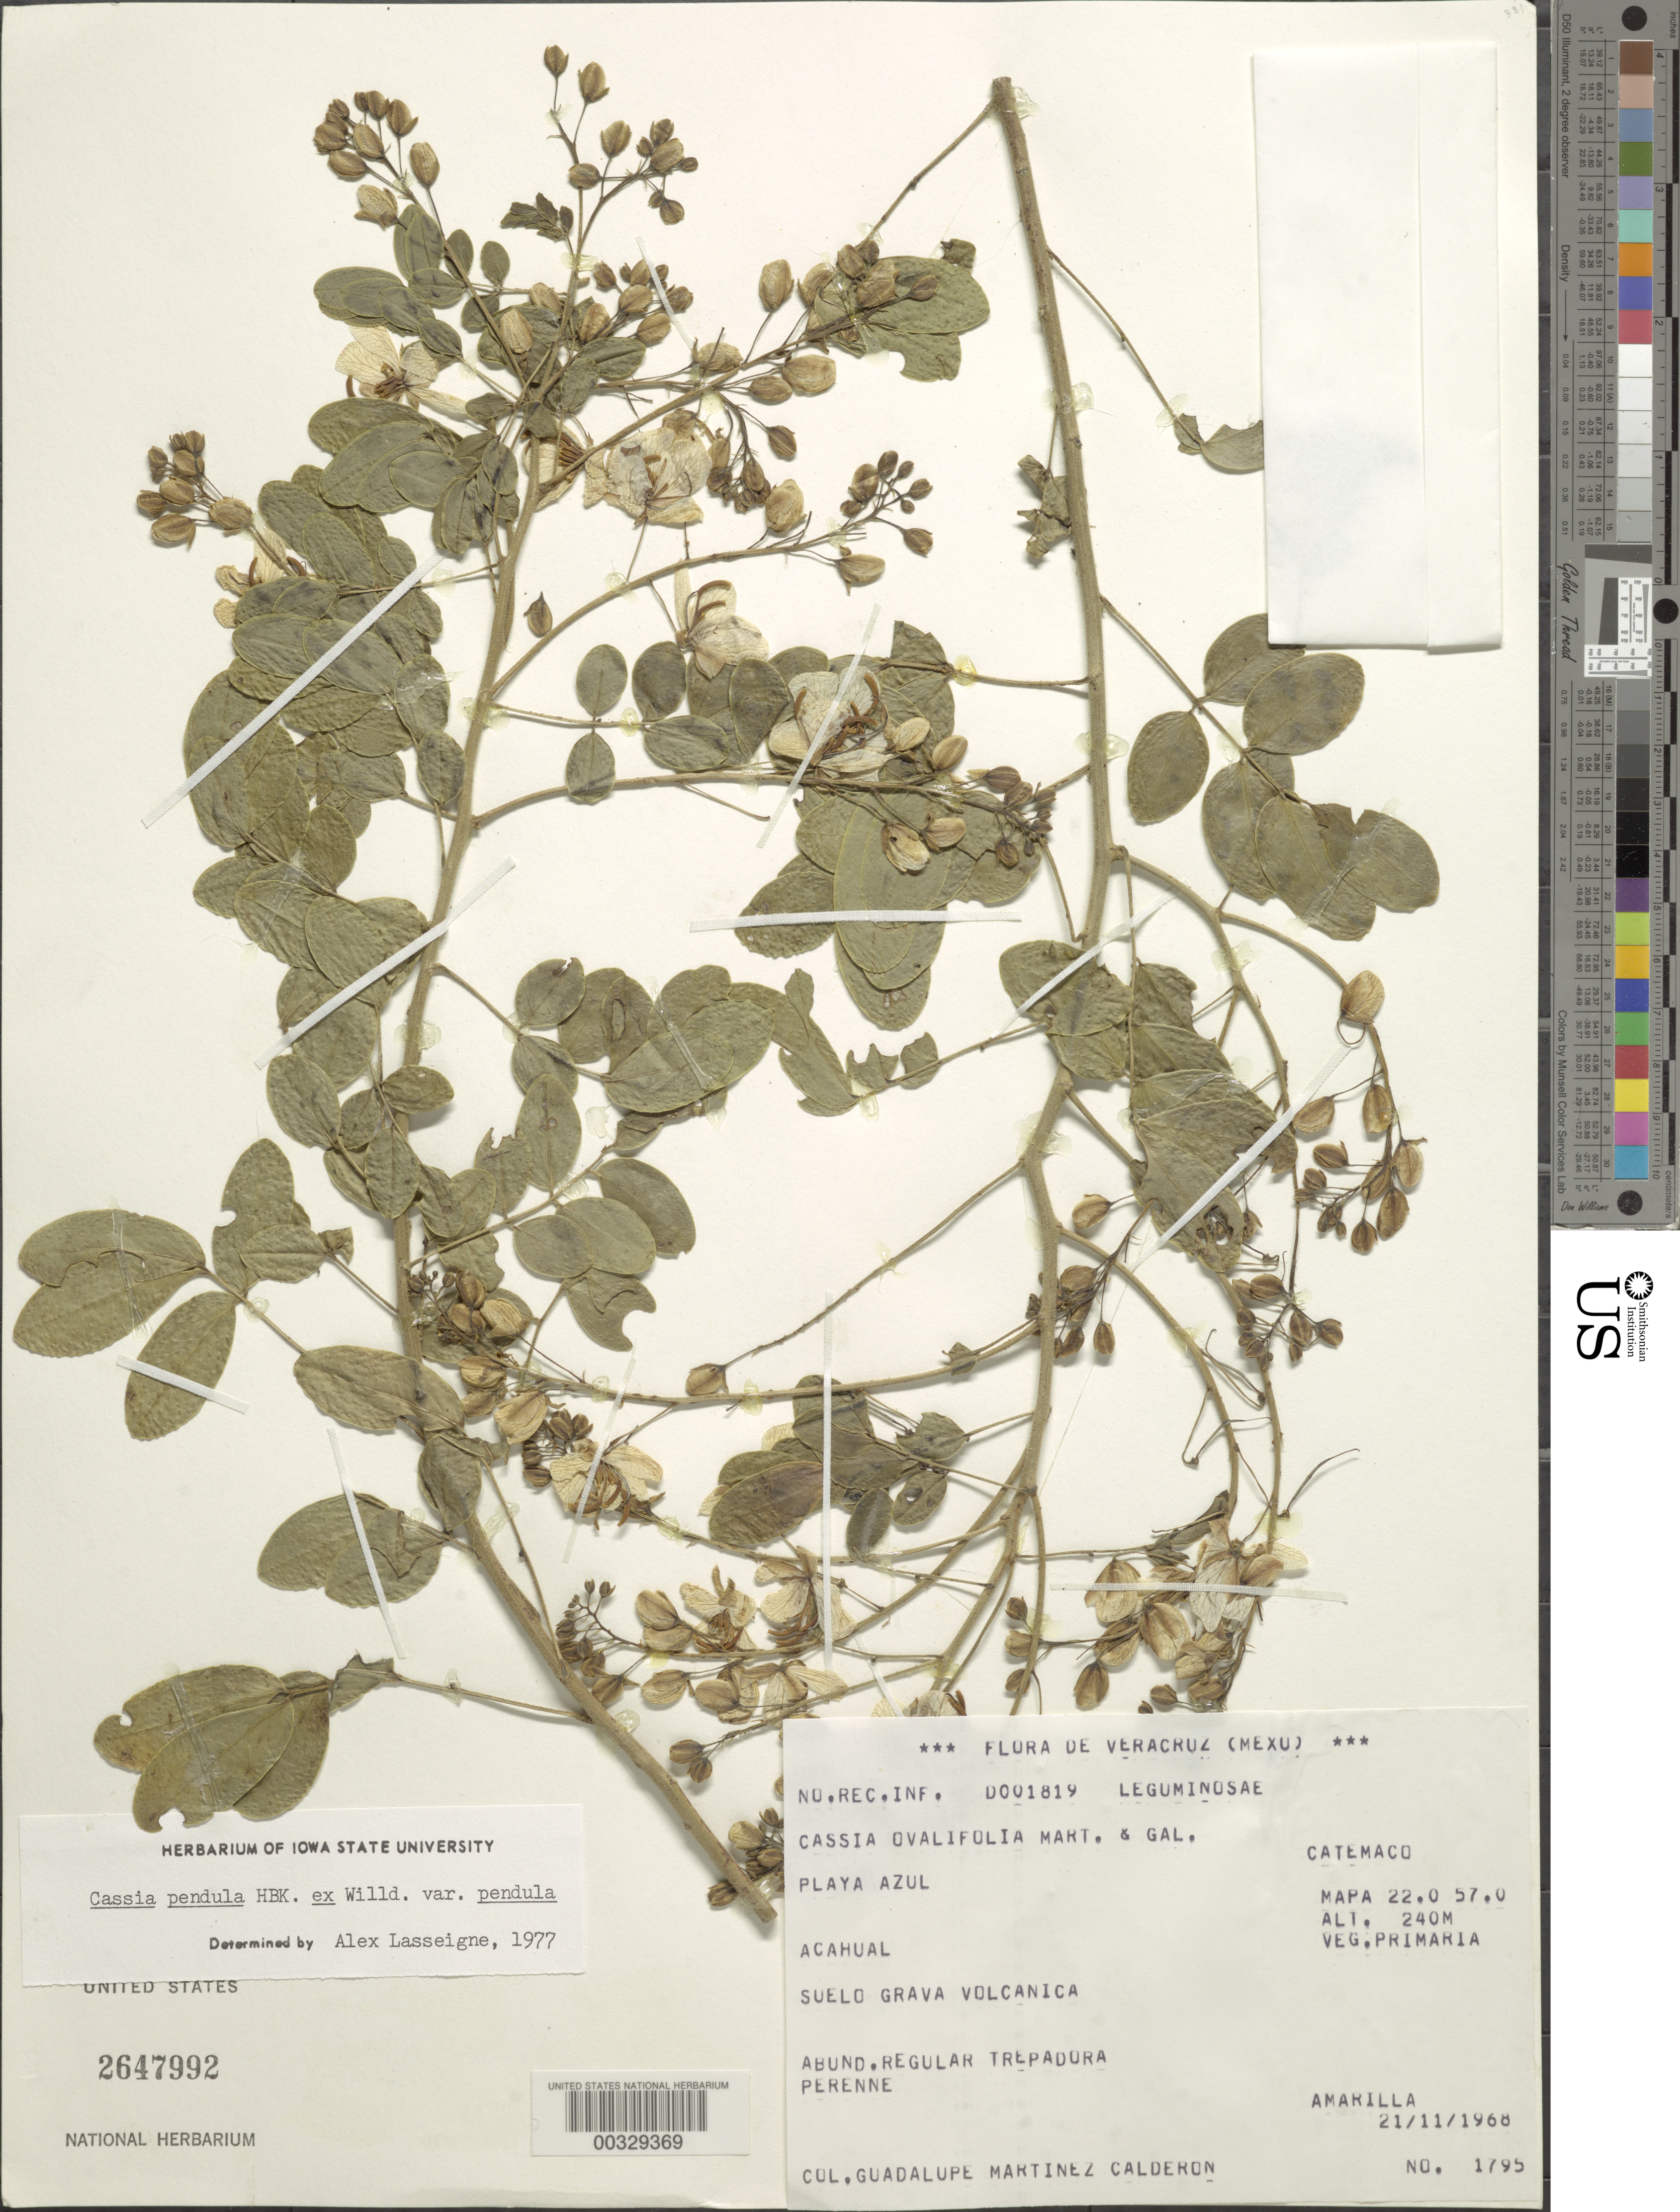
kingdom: Plantae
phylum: Tracheophyta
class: Magnoliopsida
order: Fabales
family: Fabaceae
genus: Senna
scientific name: Senna pendula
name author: (Humb. & Bonpl. ex Willd.) H.S. Irwin & Barneby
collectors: G. Martínez Calderón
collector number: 1795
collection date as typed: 21 Nov 1968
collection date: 1968-11-21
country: Mexico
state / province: Veracruz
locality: Playa azul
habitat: Volcanic gravel ground; primary vegetation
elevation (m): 240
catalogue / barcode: US 2647992